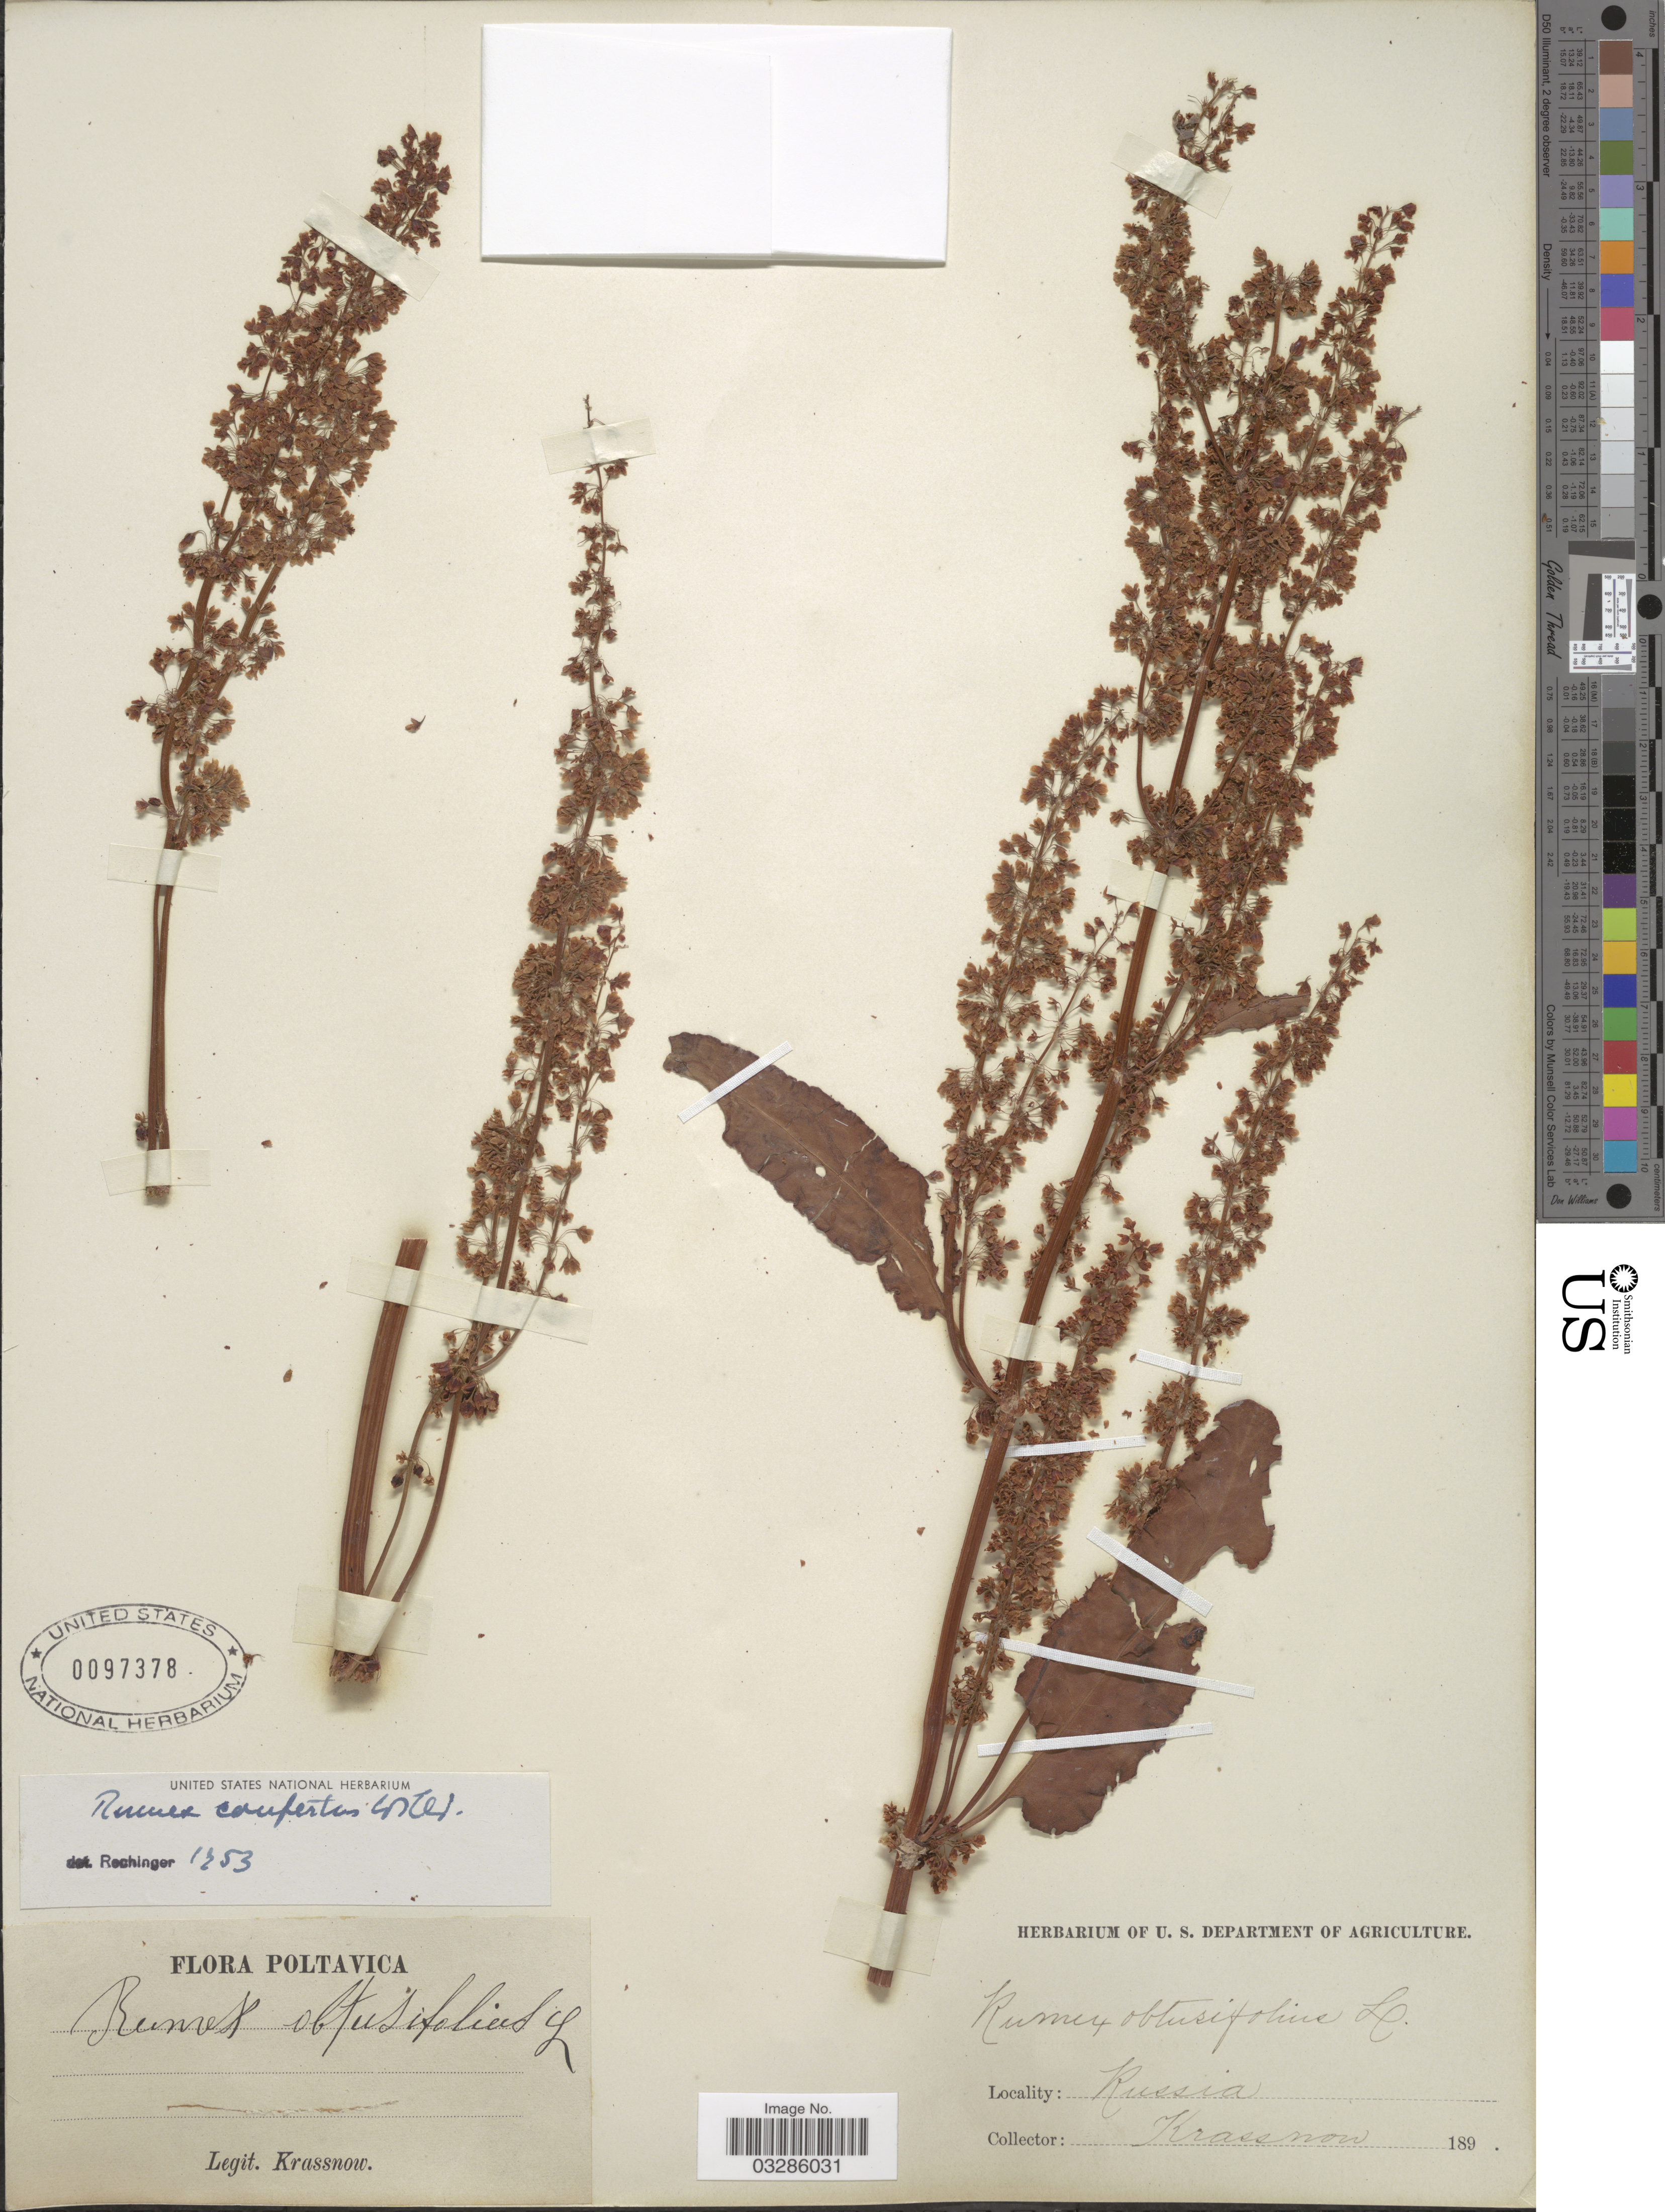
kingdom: Plantae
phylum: Tracheophyta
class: Magnoliopsida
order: Caryophyllales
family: Polygonaceae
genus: Rumex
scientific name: Rumex confertus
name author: Willd.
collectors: -. Krassnow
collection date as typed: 189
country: Ukraine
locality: Poltavica, Russia.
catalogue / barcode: US 97378